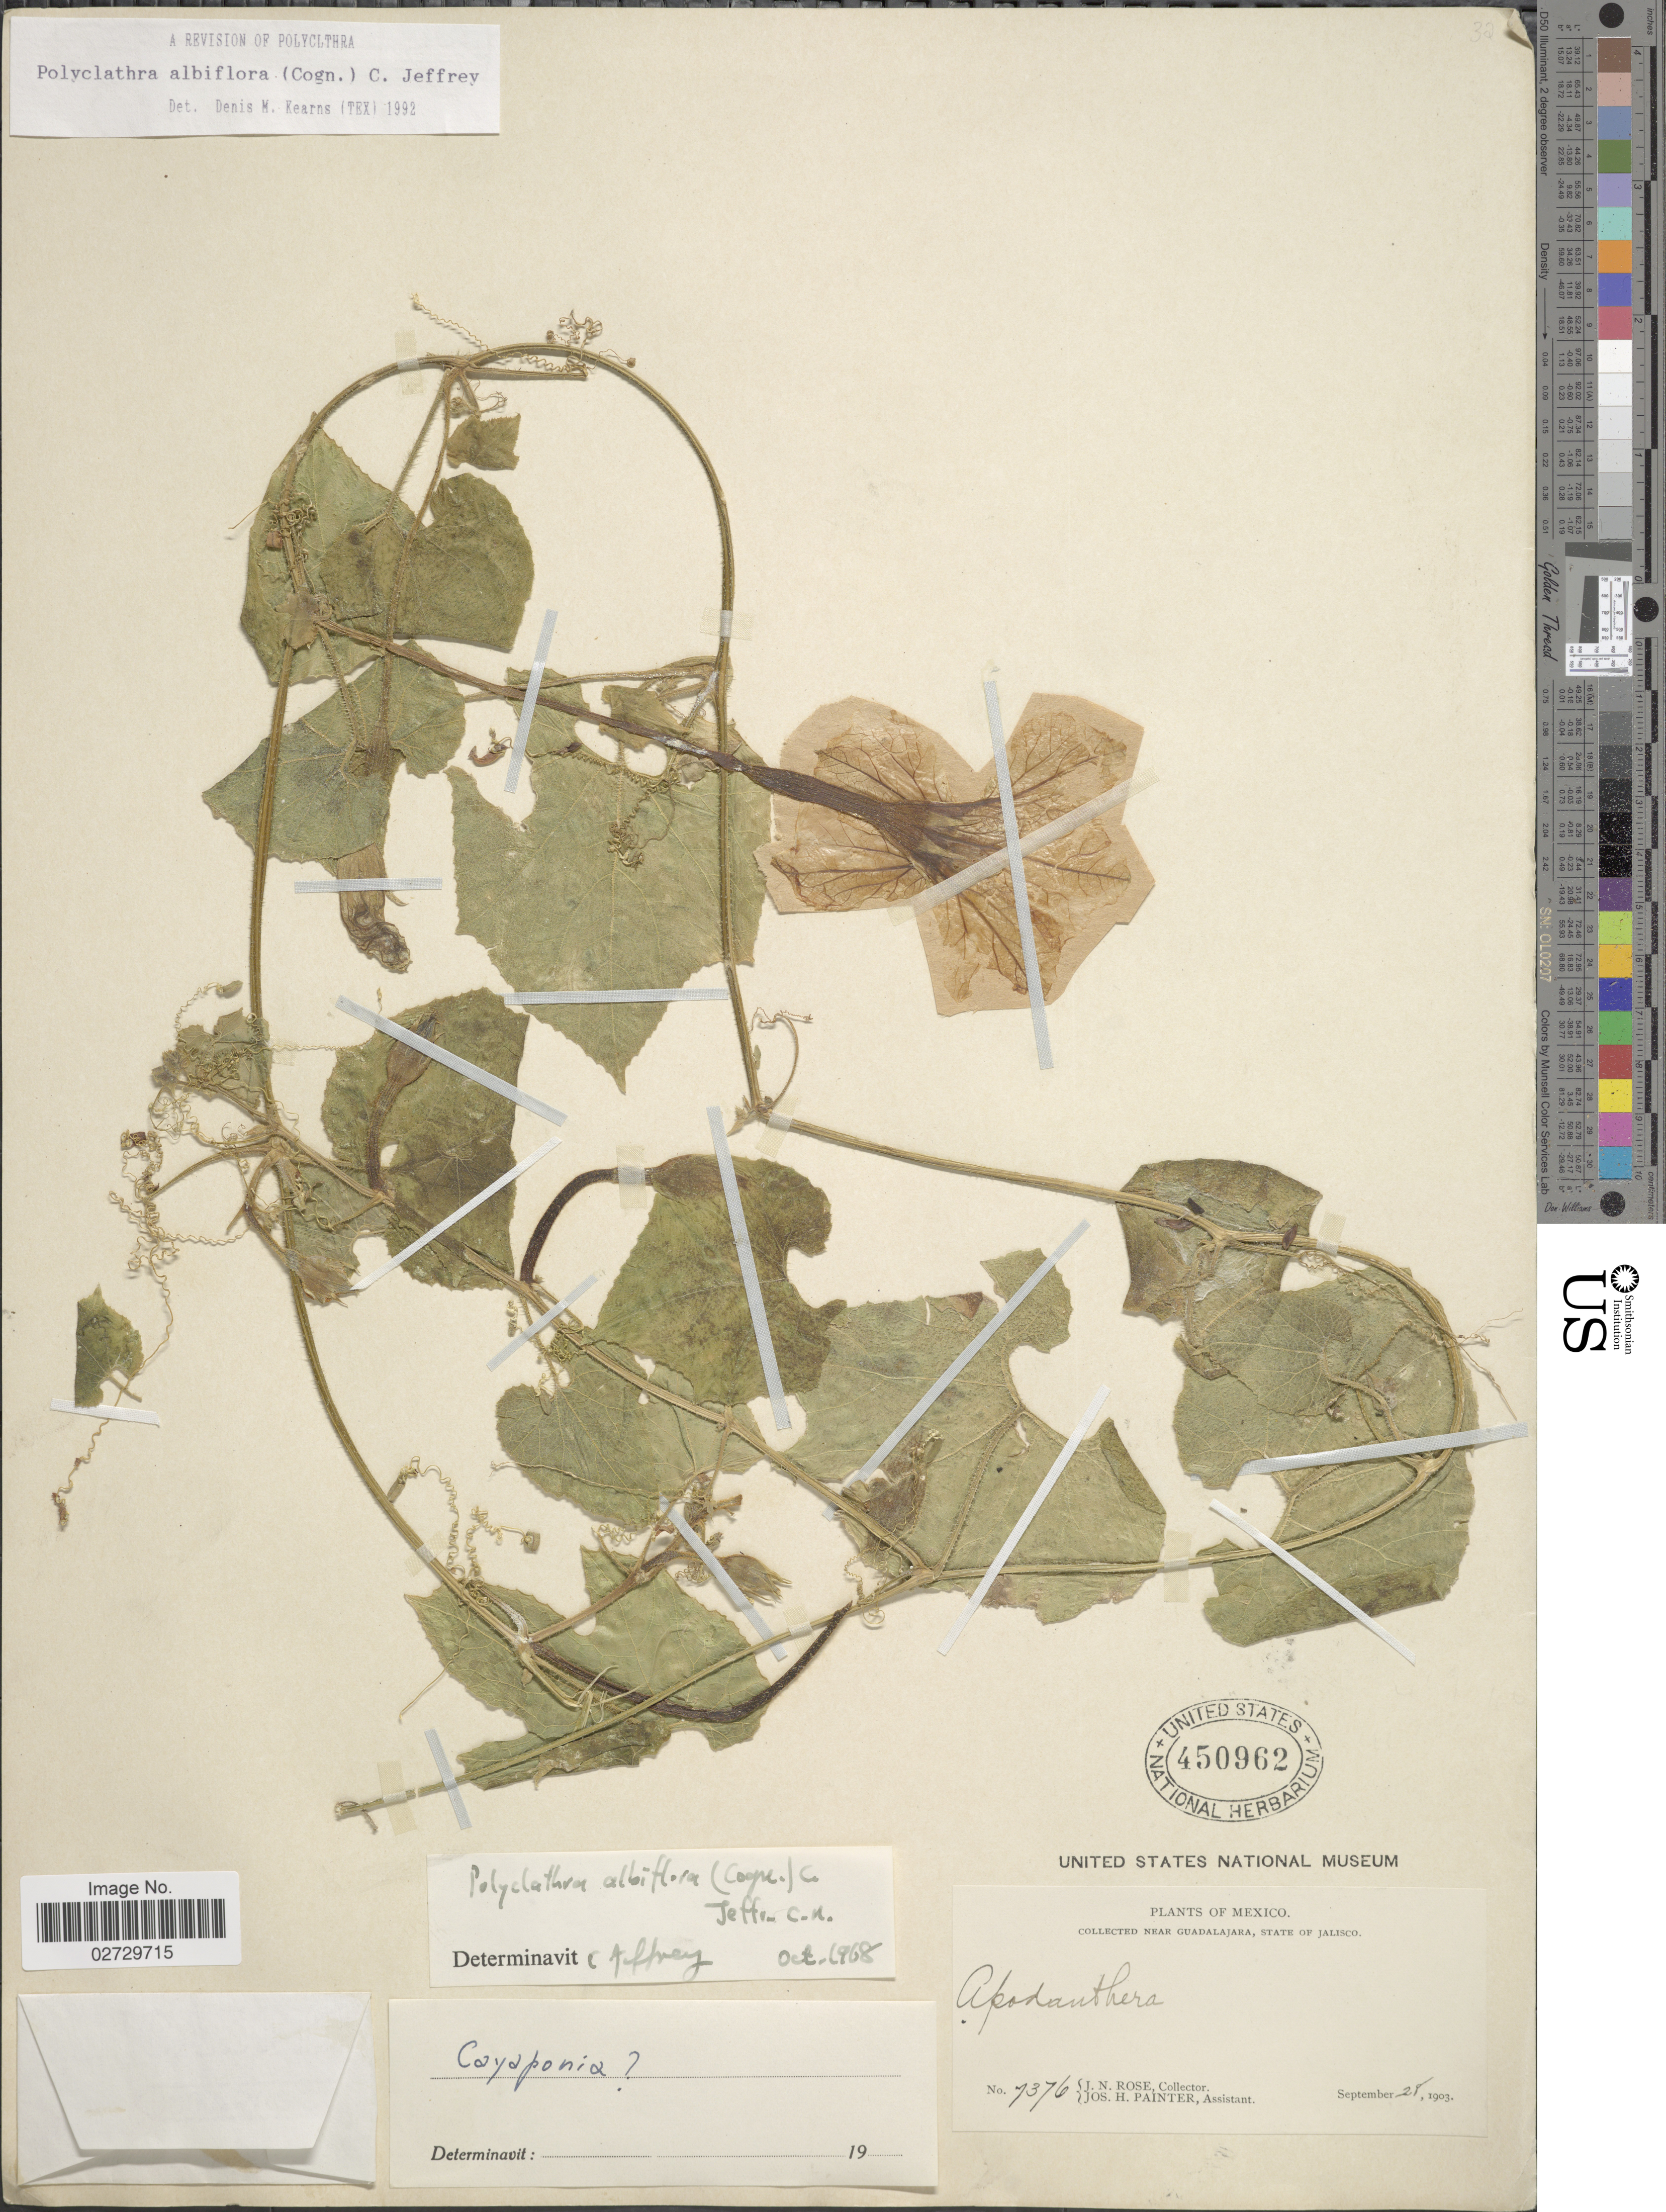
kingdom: Plantae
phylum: Tracheophyta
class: Magnoliopsida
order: Cucurbitales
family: Cucurbitaceae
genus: Polyclathra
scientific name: Polyclathra albiflora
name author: (Cogn.) C. Jeffrey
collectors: J. N. Rose & J. H. Painter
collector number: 7376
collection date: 1903-09-28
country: Mexico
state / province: Jalisco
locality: Near Guadalajara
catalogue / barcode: US 450962